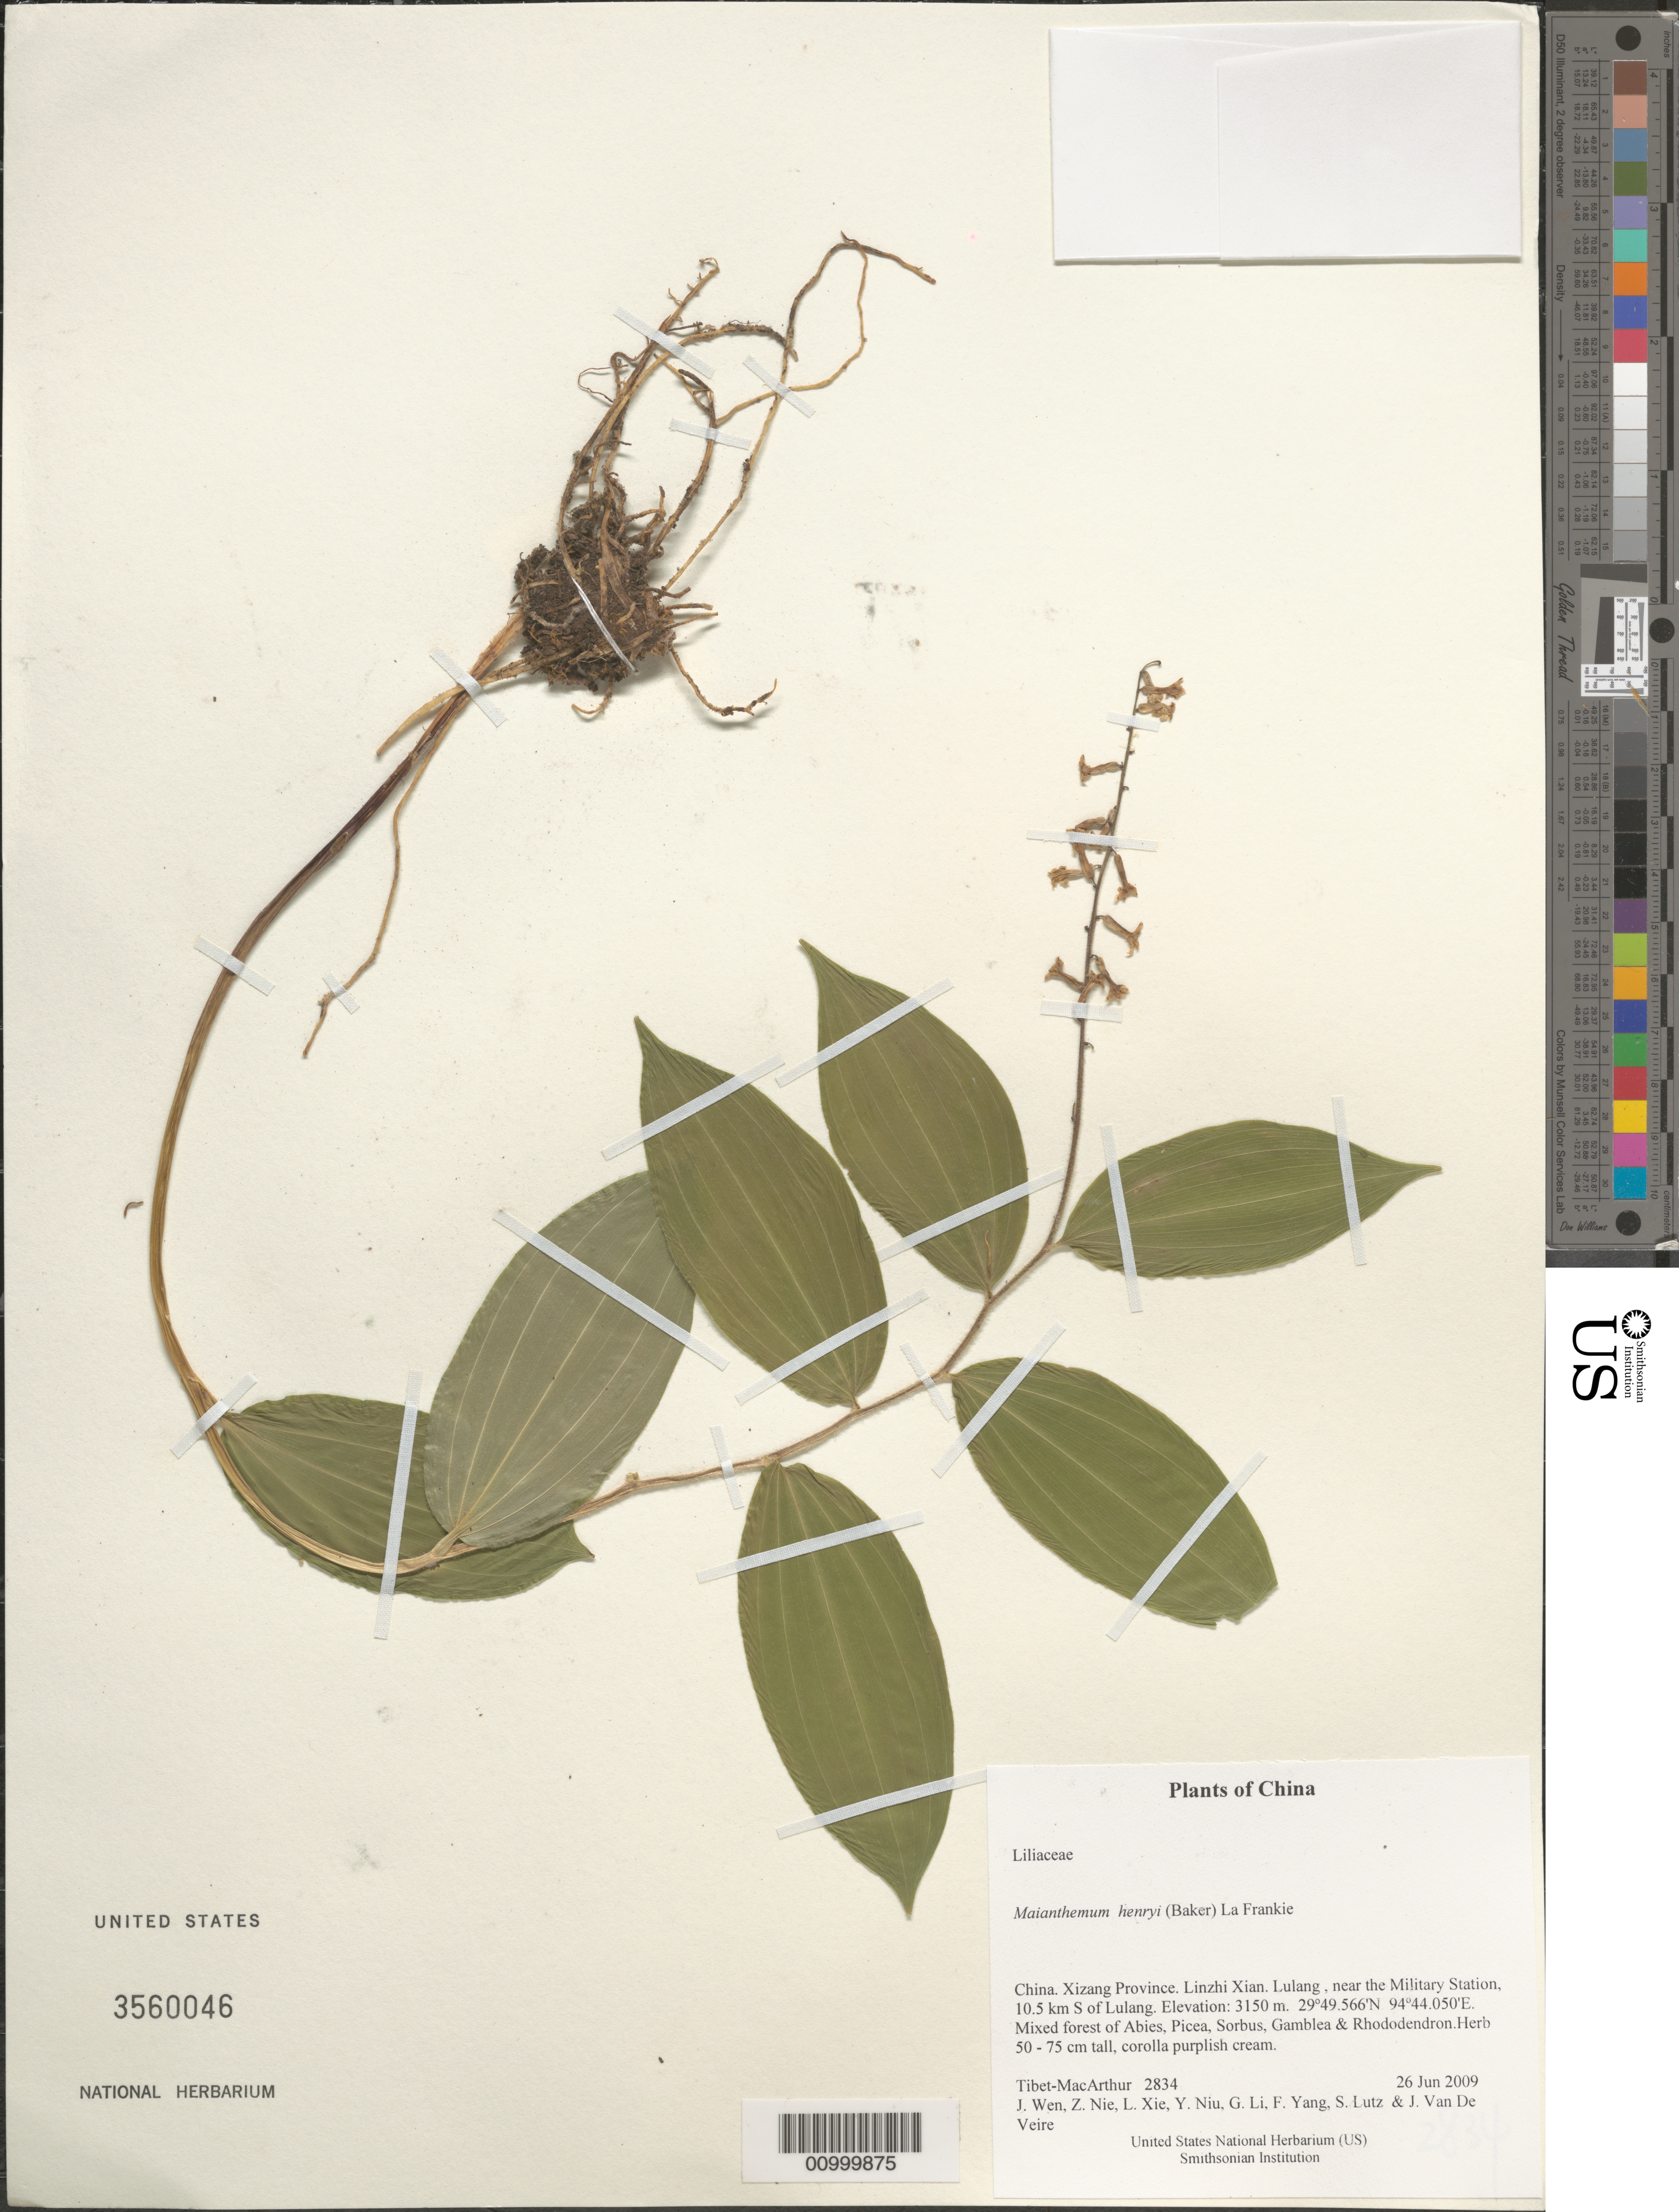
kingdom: Plantae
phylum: Tracheophyta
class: Liliopsida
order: Asparagales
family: Asparagaceae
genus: Maianthemum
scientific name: Maianthemum henryi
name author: (Baker) LaFrankie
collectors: Tibet-MacArthur, J. Wen, Z. Nie, L. Xie, Y. Niu, G. Li, F. Yang, S. Lutz & J. Van De Veire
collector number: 2834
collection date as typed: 26 Jun 2009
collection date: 2009-06-26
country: China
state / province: Xizang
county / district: Linzhi Xian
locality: Lulang , near the Military Station, 10.5 km S of Lulang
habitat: Mixed forest of Abies, Picea, Sorbus, Gamblea & Rhododendron.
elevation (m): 3150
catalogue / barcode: US 3560046